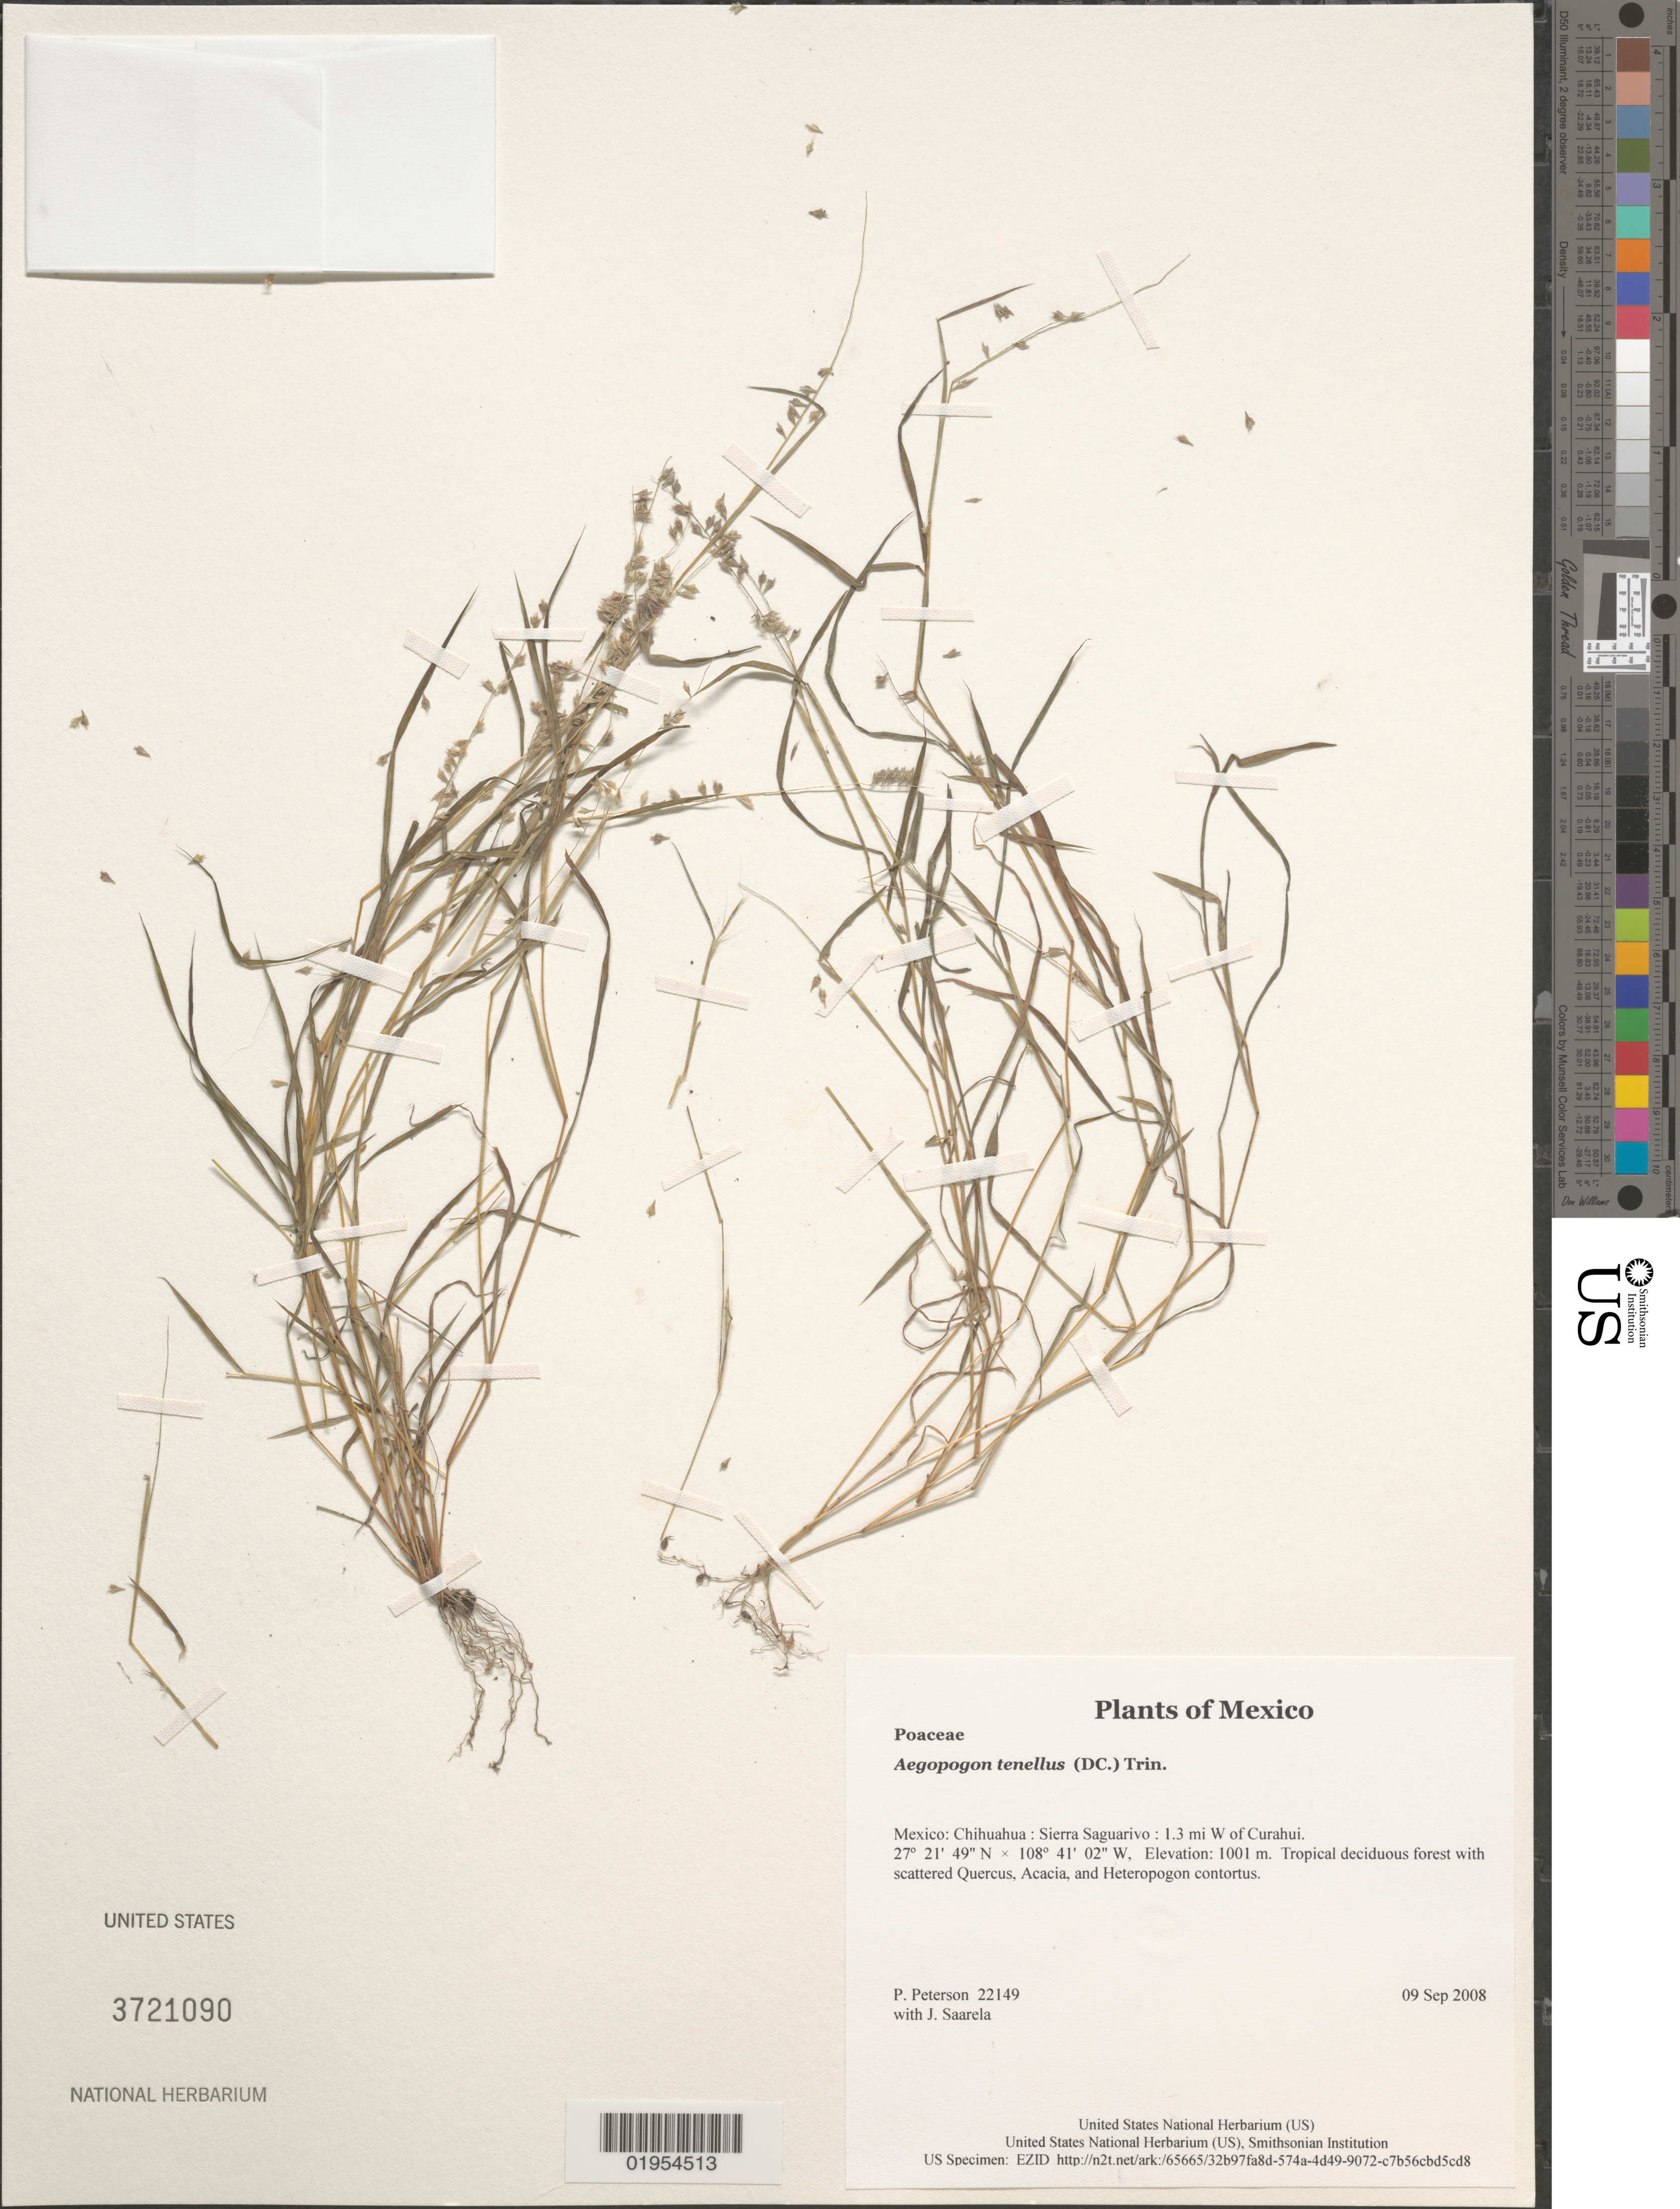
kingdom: Plantae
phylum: Tracheophyta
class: Liliopsida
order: Poales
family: Poaceae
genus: Aegopogon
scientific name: Aegopogon tenellus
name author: (DC.) Trin.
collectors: P. M. Peterson & J. Saarela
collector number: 22149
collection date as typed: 09 Sep 2008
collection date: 2008-09-09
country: Mexico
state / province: Chihuahua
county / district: Sierra Saguarivo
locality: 1.3 mi W of Curahui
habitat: Tropical deciduous forest with scattered Quercus, Acacia, and Heteropogon contortus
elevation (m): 1001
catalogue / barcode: US 3721090